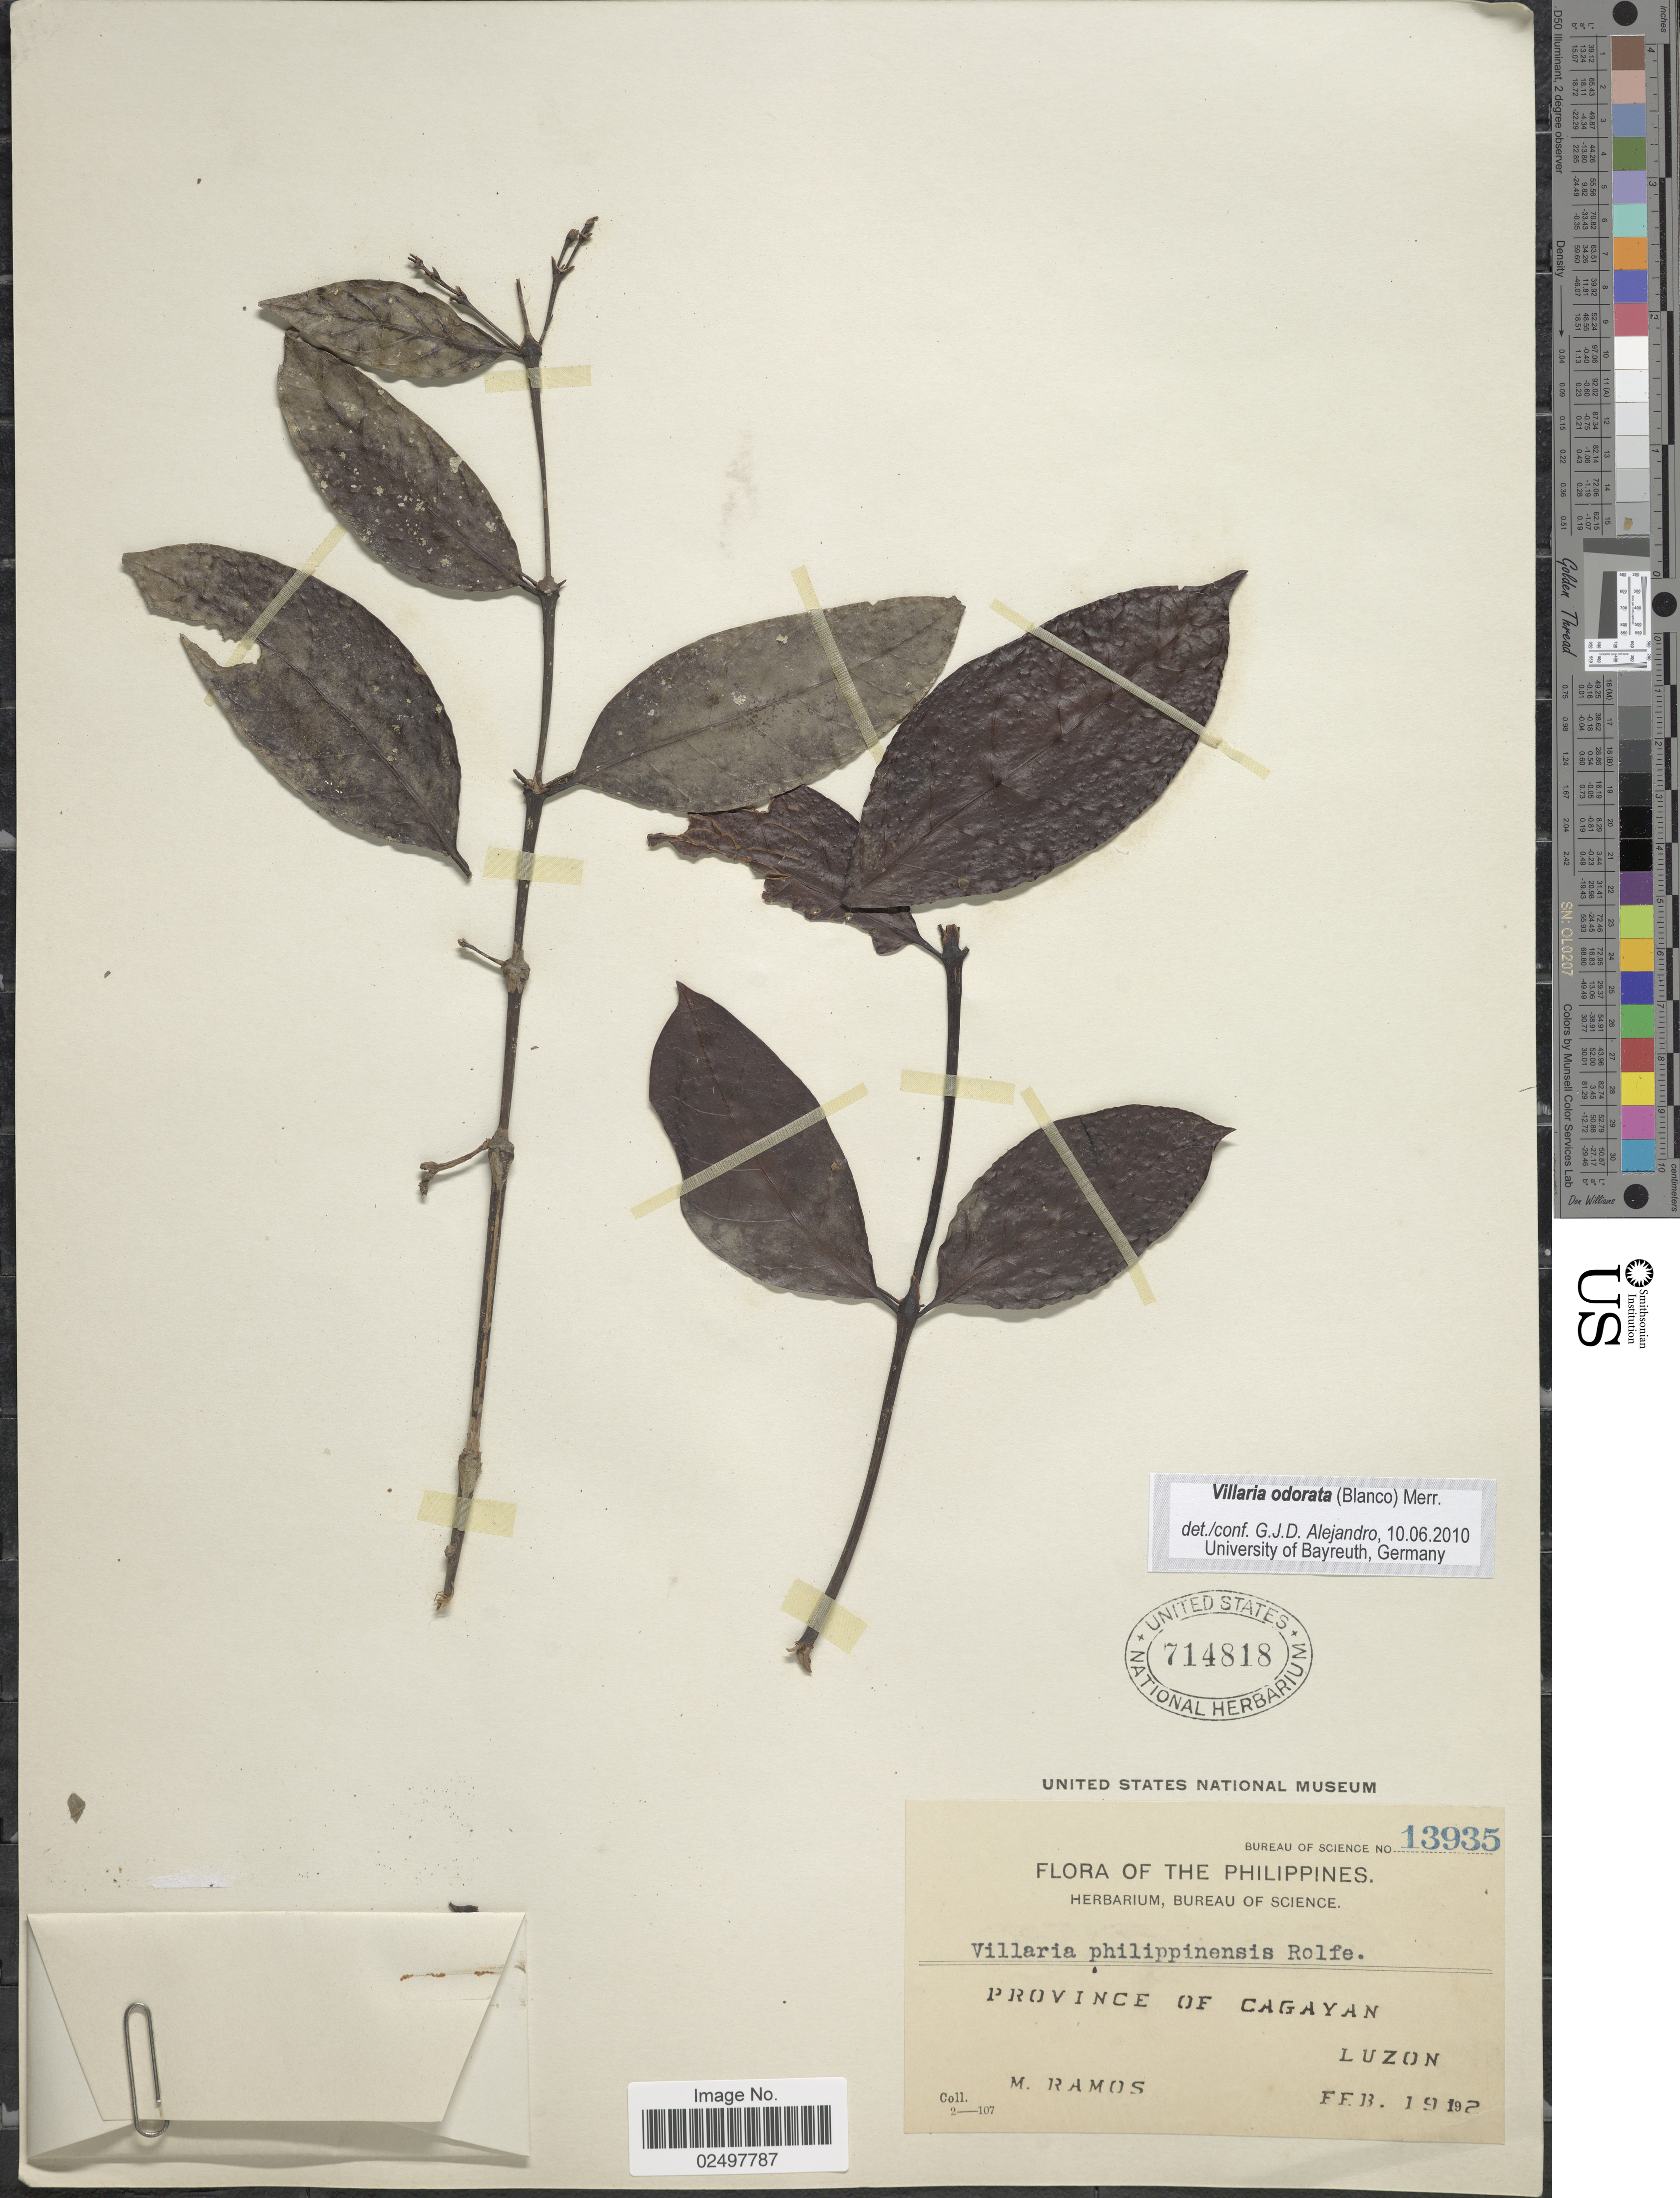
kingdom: Plantae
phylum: Tracheophyta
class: Magnoliopsida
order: Gentianales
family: Rubiaceae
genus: Villaria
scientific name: Villaria odorata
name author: (Blanco) Merr.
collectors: M. Ramos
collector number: Bureau of Science 13935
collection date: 1912-02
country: Philippines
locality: Province of Cagayan, Luzon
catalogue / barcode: US 714818